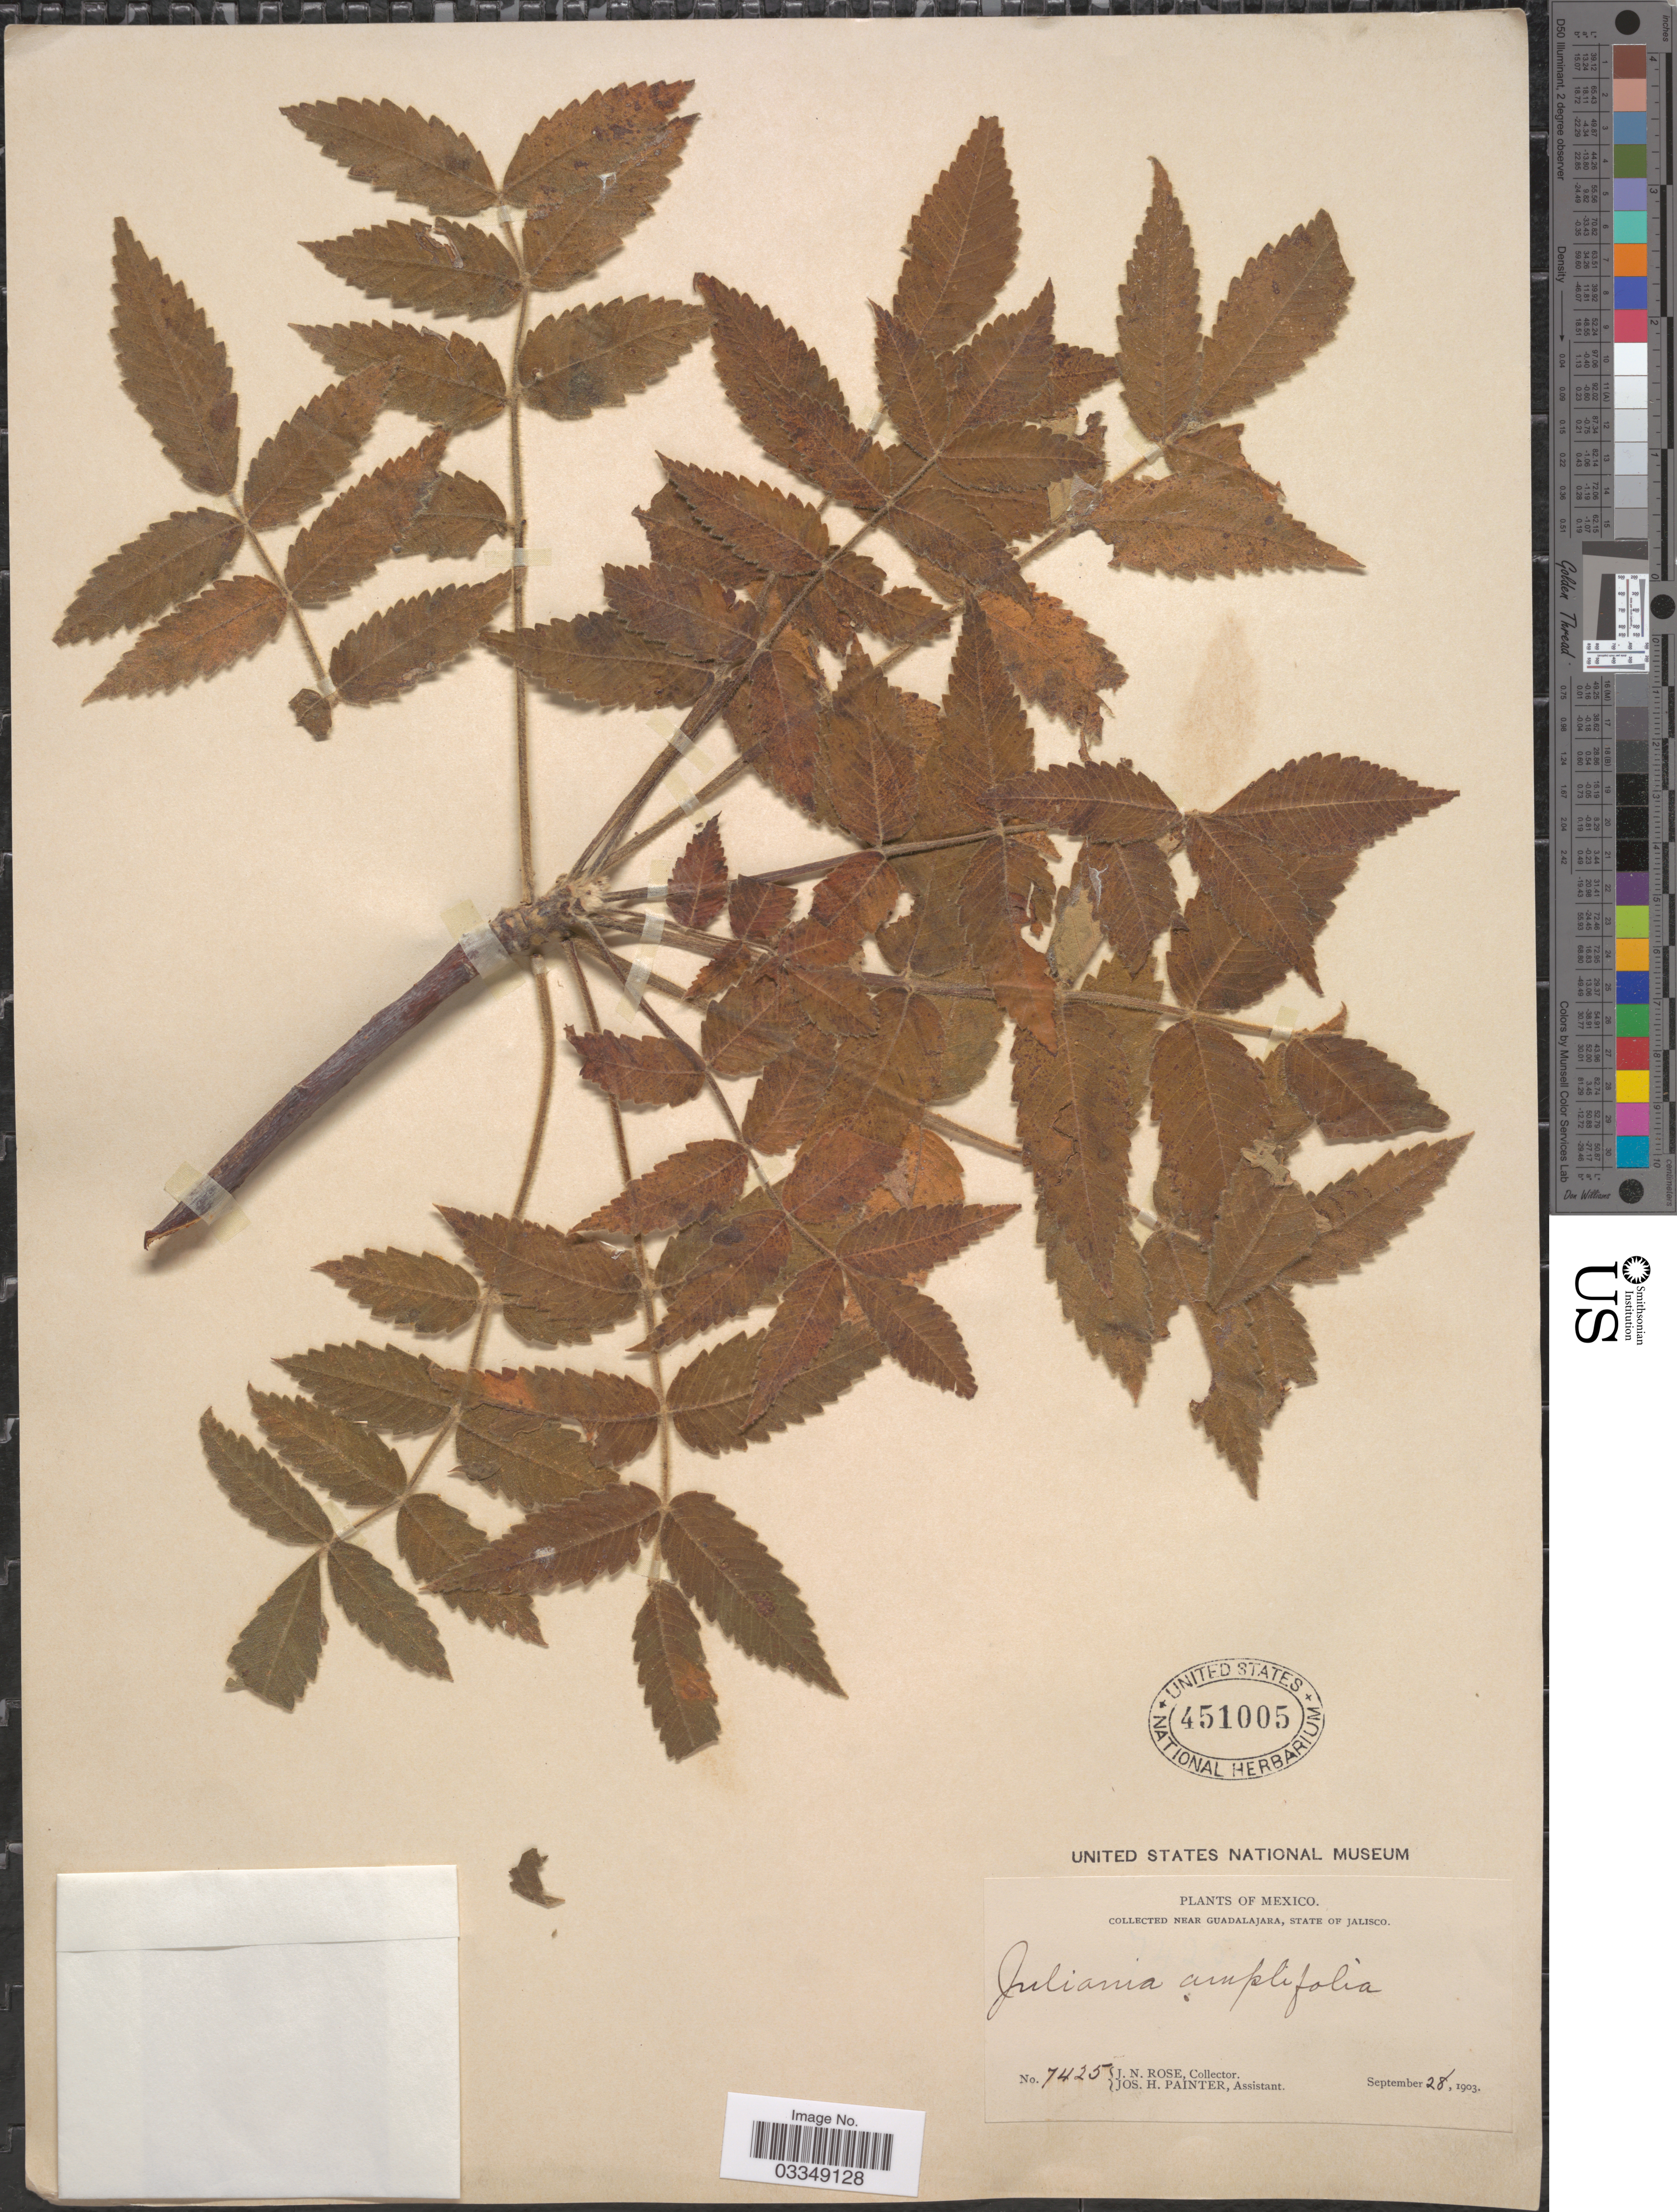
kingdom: Plantae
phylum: Tracheophyta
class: Magnoliopsida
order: Sapindales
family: Anacardiaceae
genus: Amphipterygium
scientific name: Amphipterygium amplifolium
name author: (Hemsl. & Rose) Hemsl. & Rose ex Standl.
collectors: J. N. Rose & J. H. Painter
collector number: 7425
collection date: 1903-09-28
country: Mexico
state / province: Jalisco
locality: Near Guadalajara.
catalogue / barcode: US 451005